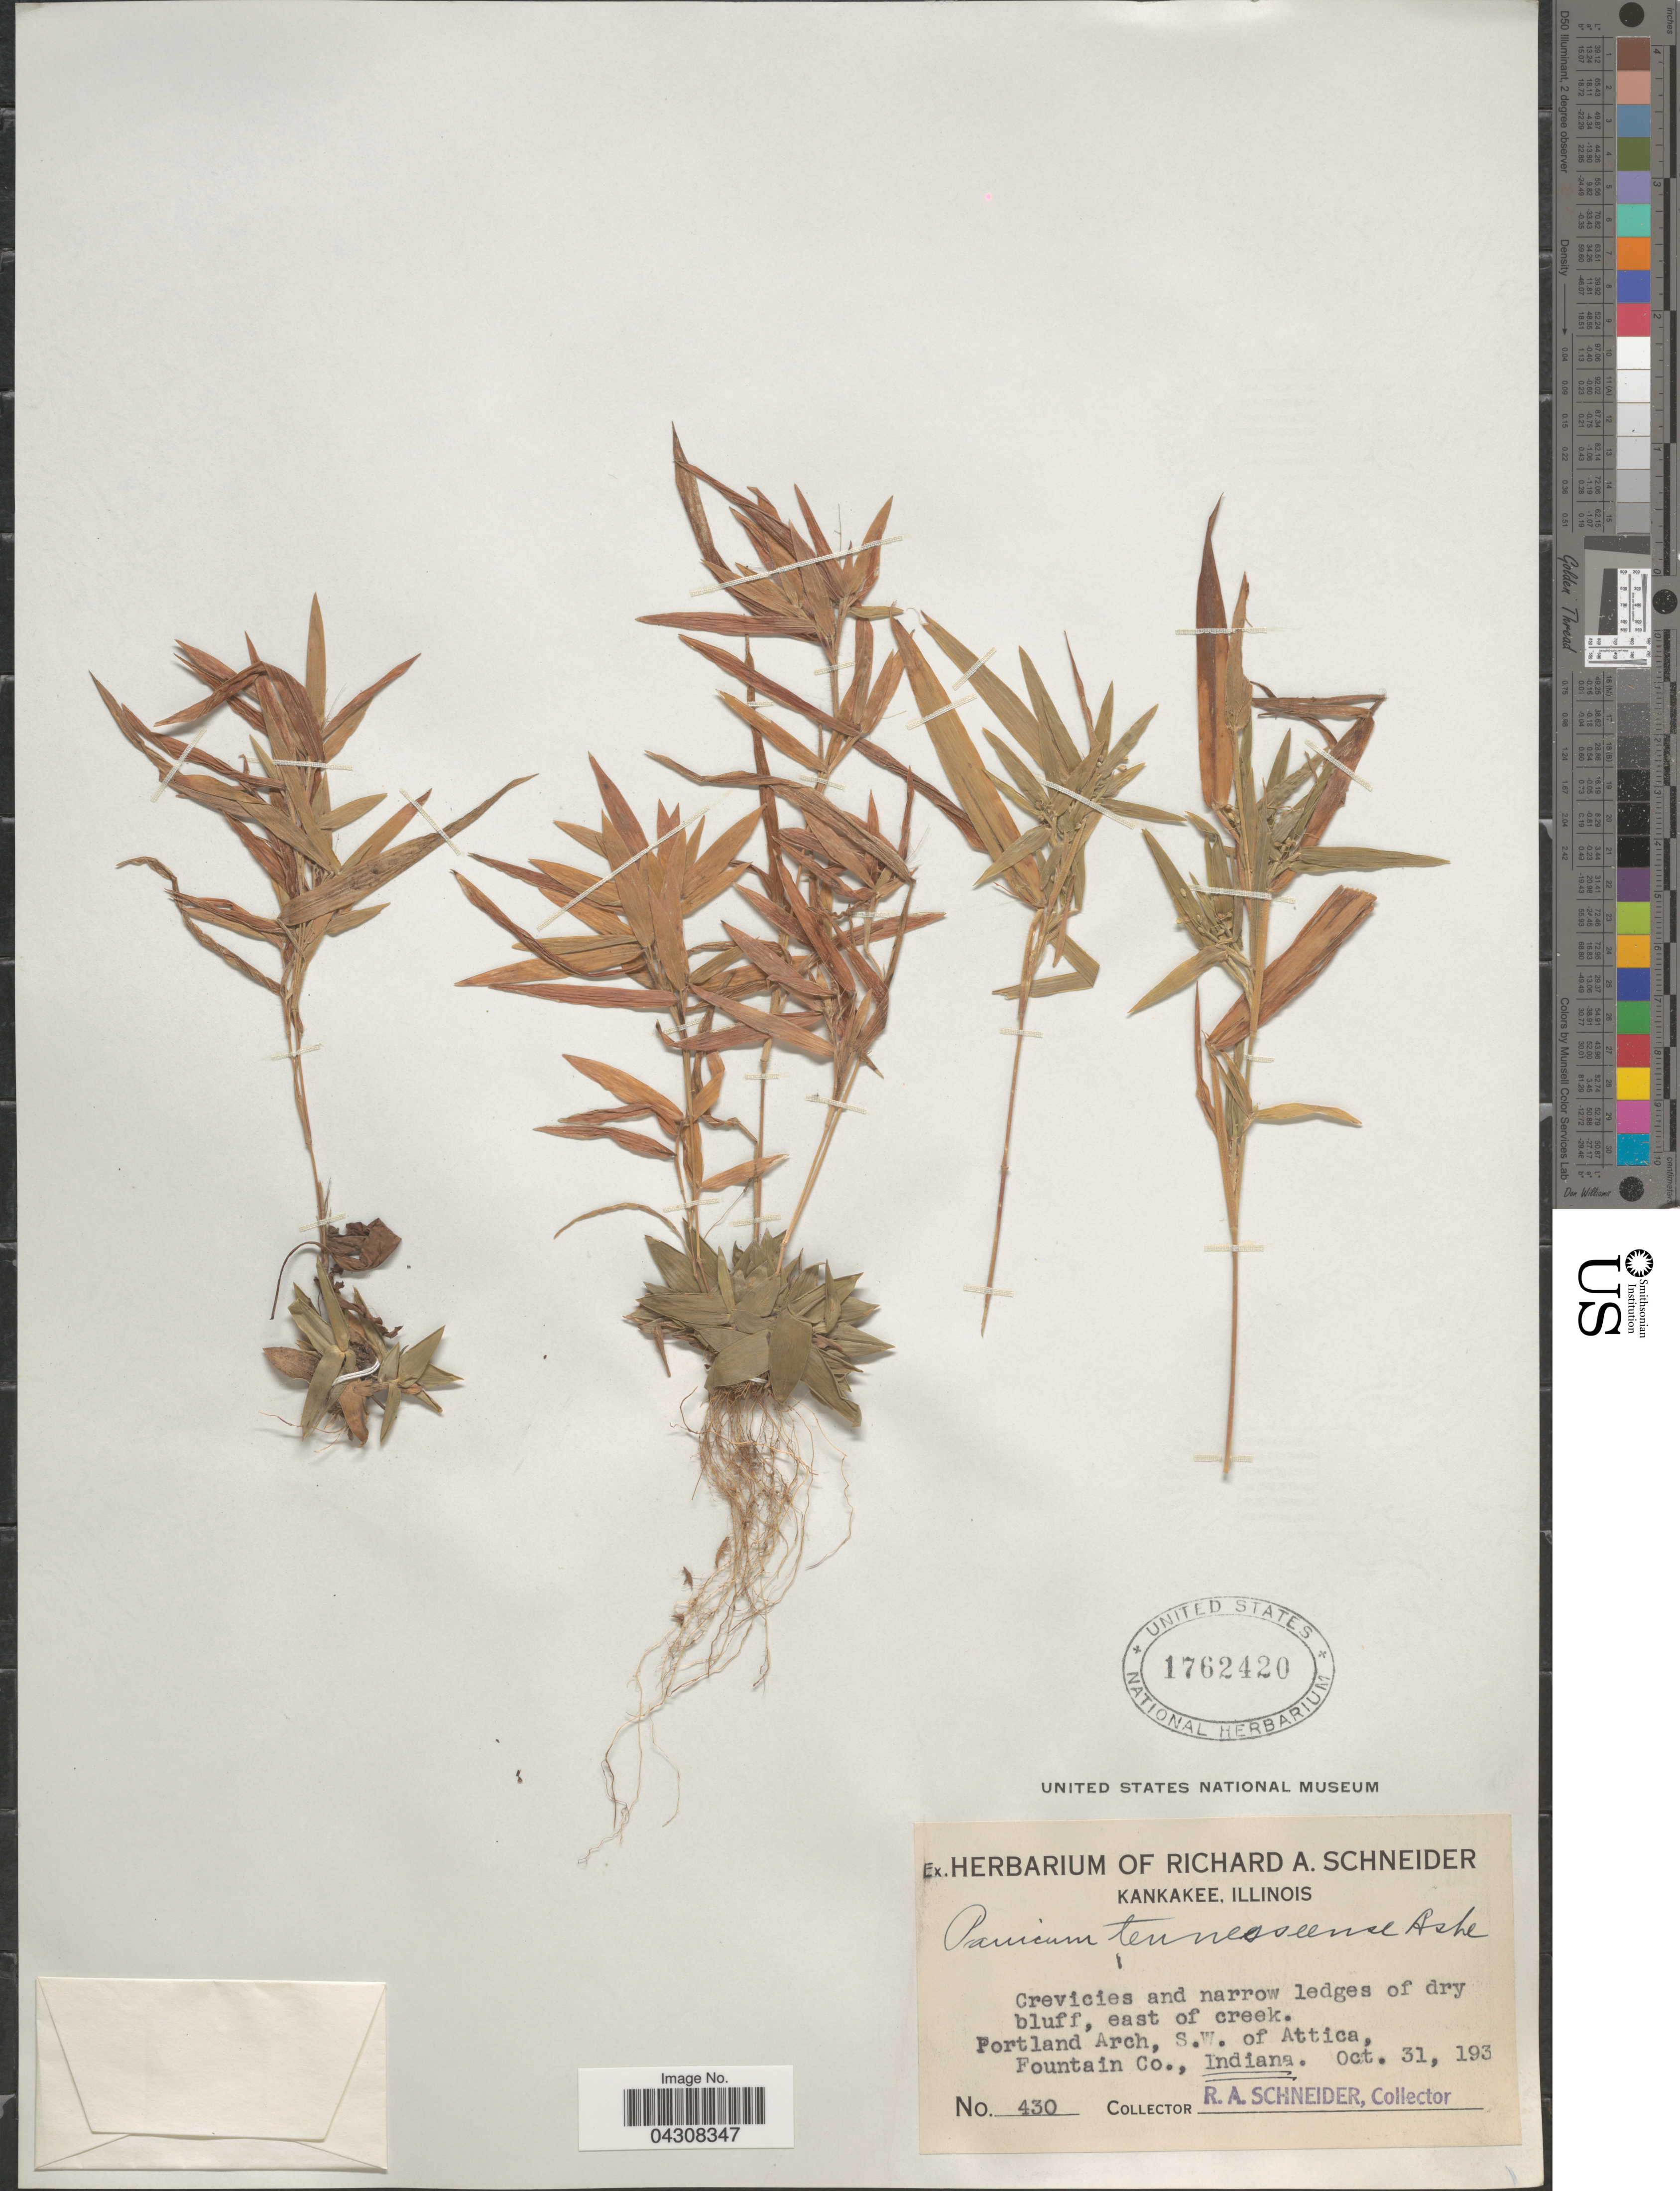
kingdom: Plantae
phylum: Tracheophyta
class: Liliopsida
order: Poales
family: Poaceae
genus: Dichanthelium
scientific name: Dichanthelium acuminatum var. acuminatum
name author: (Sw.) Gould & C.A. Clark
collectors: R. A. Schneider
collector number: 430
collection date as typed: Oct. 31, 193!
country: United States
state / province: Indiana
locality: Crevicies and narrow ledges of dry bluff, east of creek. Portland Arch, S.W. of Attica. Fountain Co.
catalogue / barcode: US 1762420